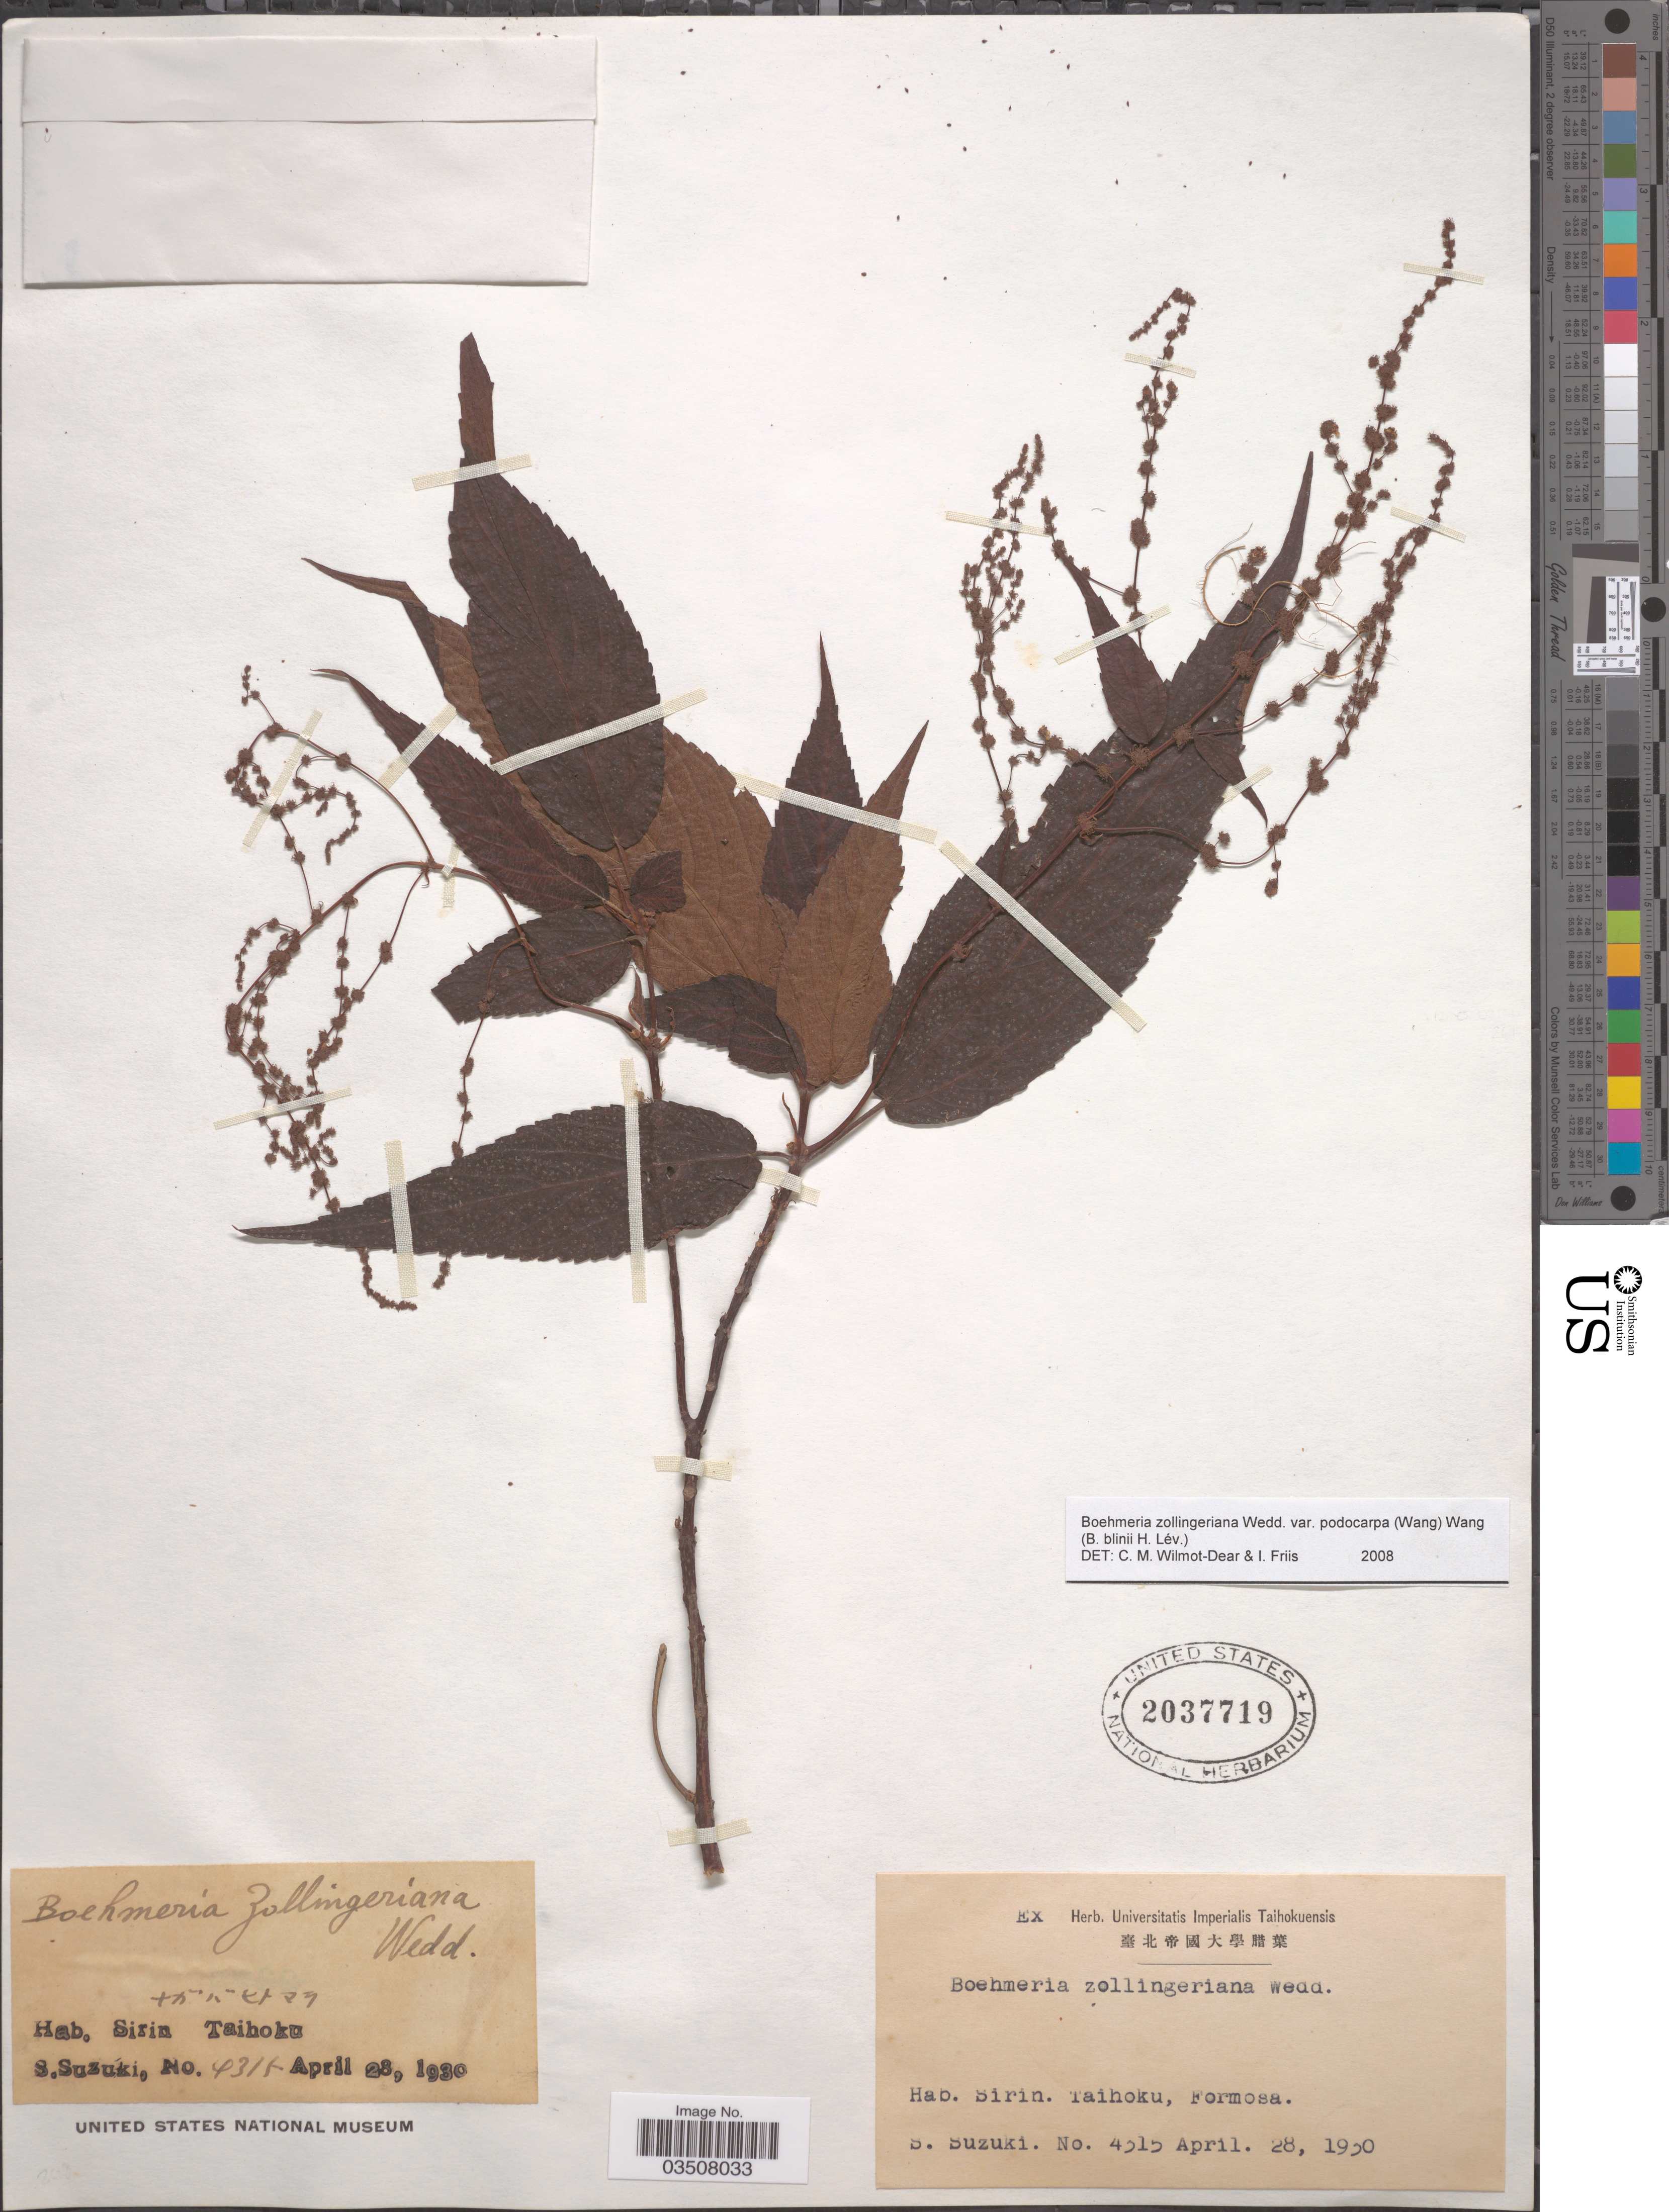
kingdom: Plantae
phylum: Tracheophyta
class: Magnoliopsida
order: Rosales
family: Urticaceae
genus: Boehmeria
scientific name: Boehmeria zollingeriana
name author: Wedd.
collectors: S. Suzuki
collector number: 4315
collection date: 1930-04-28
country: Taiwan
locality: Sirin. Taihoku, Formosa.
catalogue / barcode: US 2037719